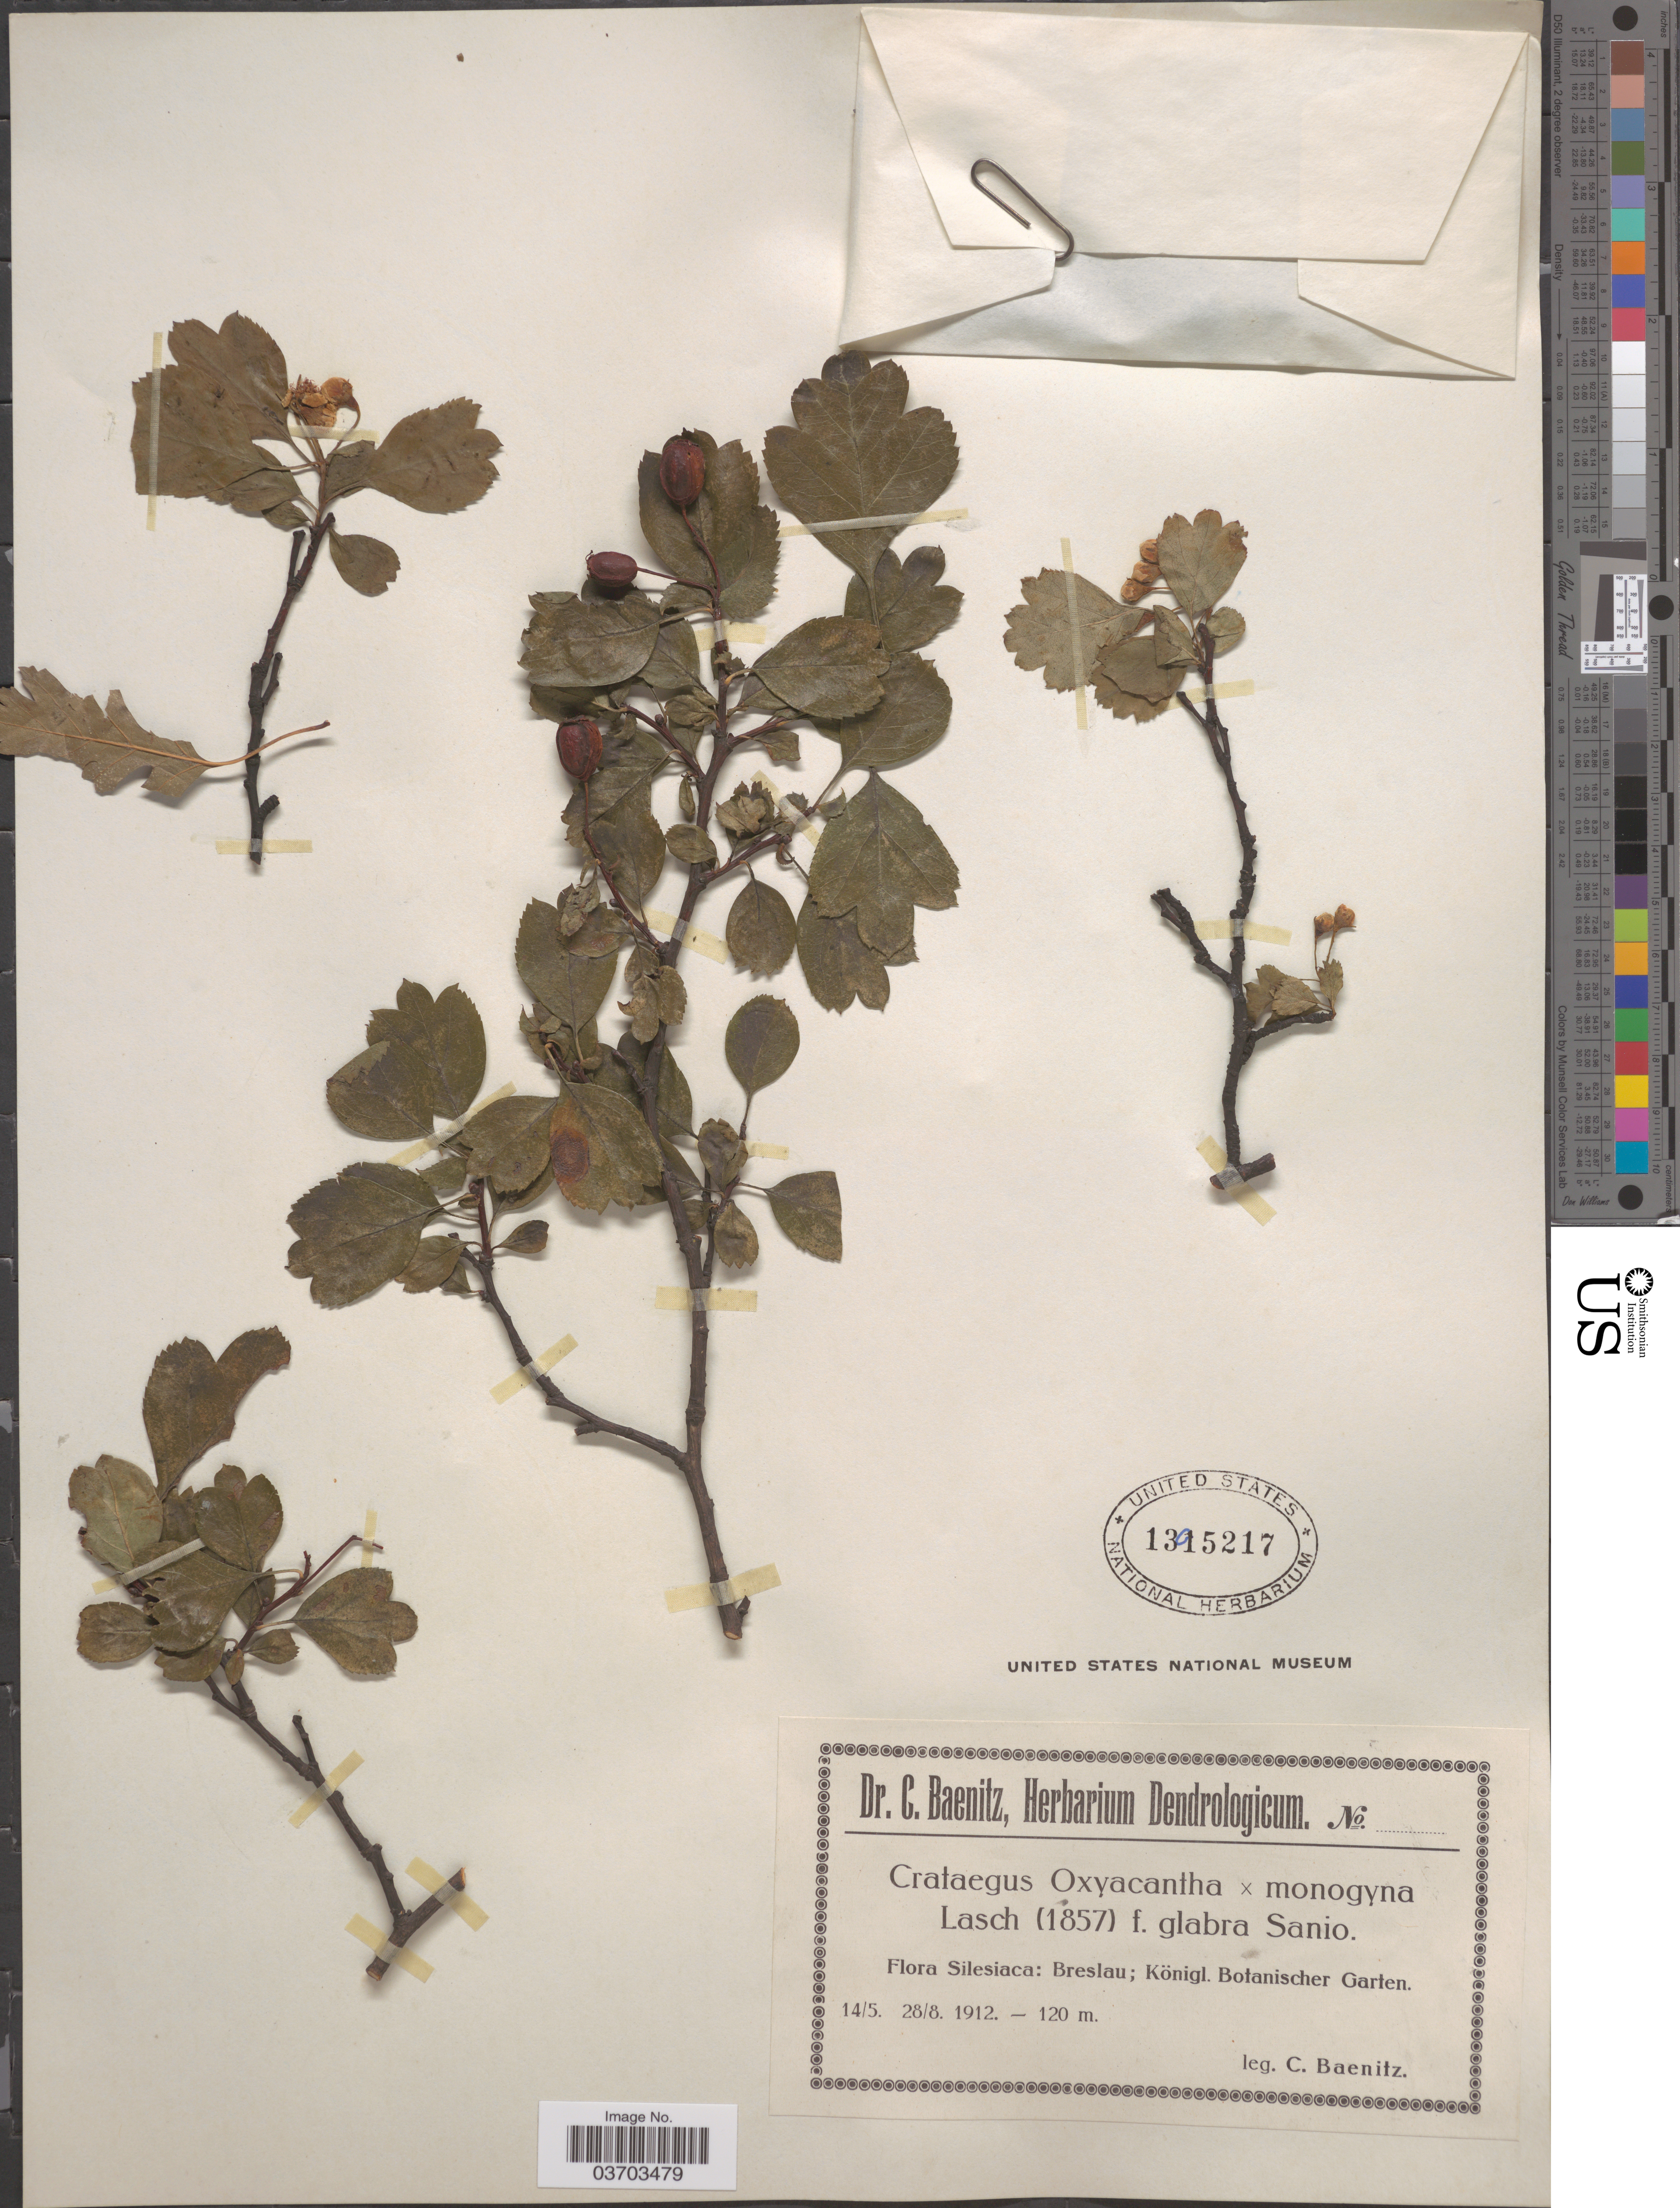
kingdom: Plantae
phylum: Tracheophyta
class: Magnoliopsida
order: Rosales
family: Rosaceae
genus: Crataegus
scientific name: Crataegus rhipidophylla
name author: Gand.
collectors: C. G. Baenitz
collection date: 1912-05-14/1912-08-28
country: Poland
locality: Silesiaca: Breslau, Königl. Botanischer Garten.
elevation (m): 120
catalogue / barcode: US 1395217